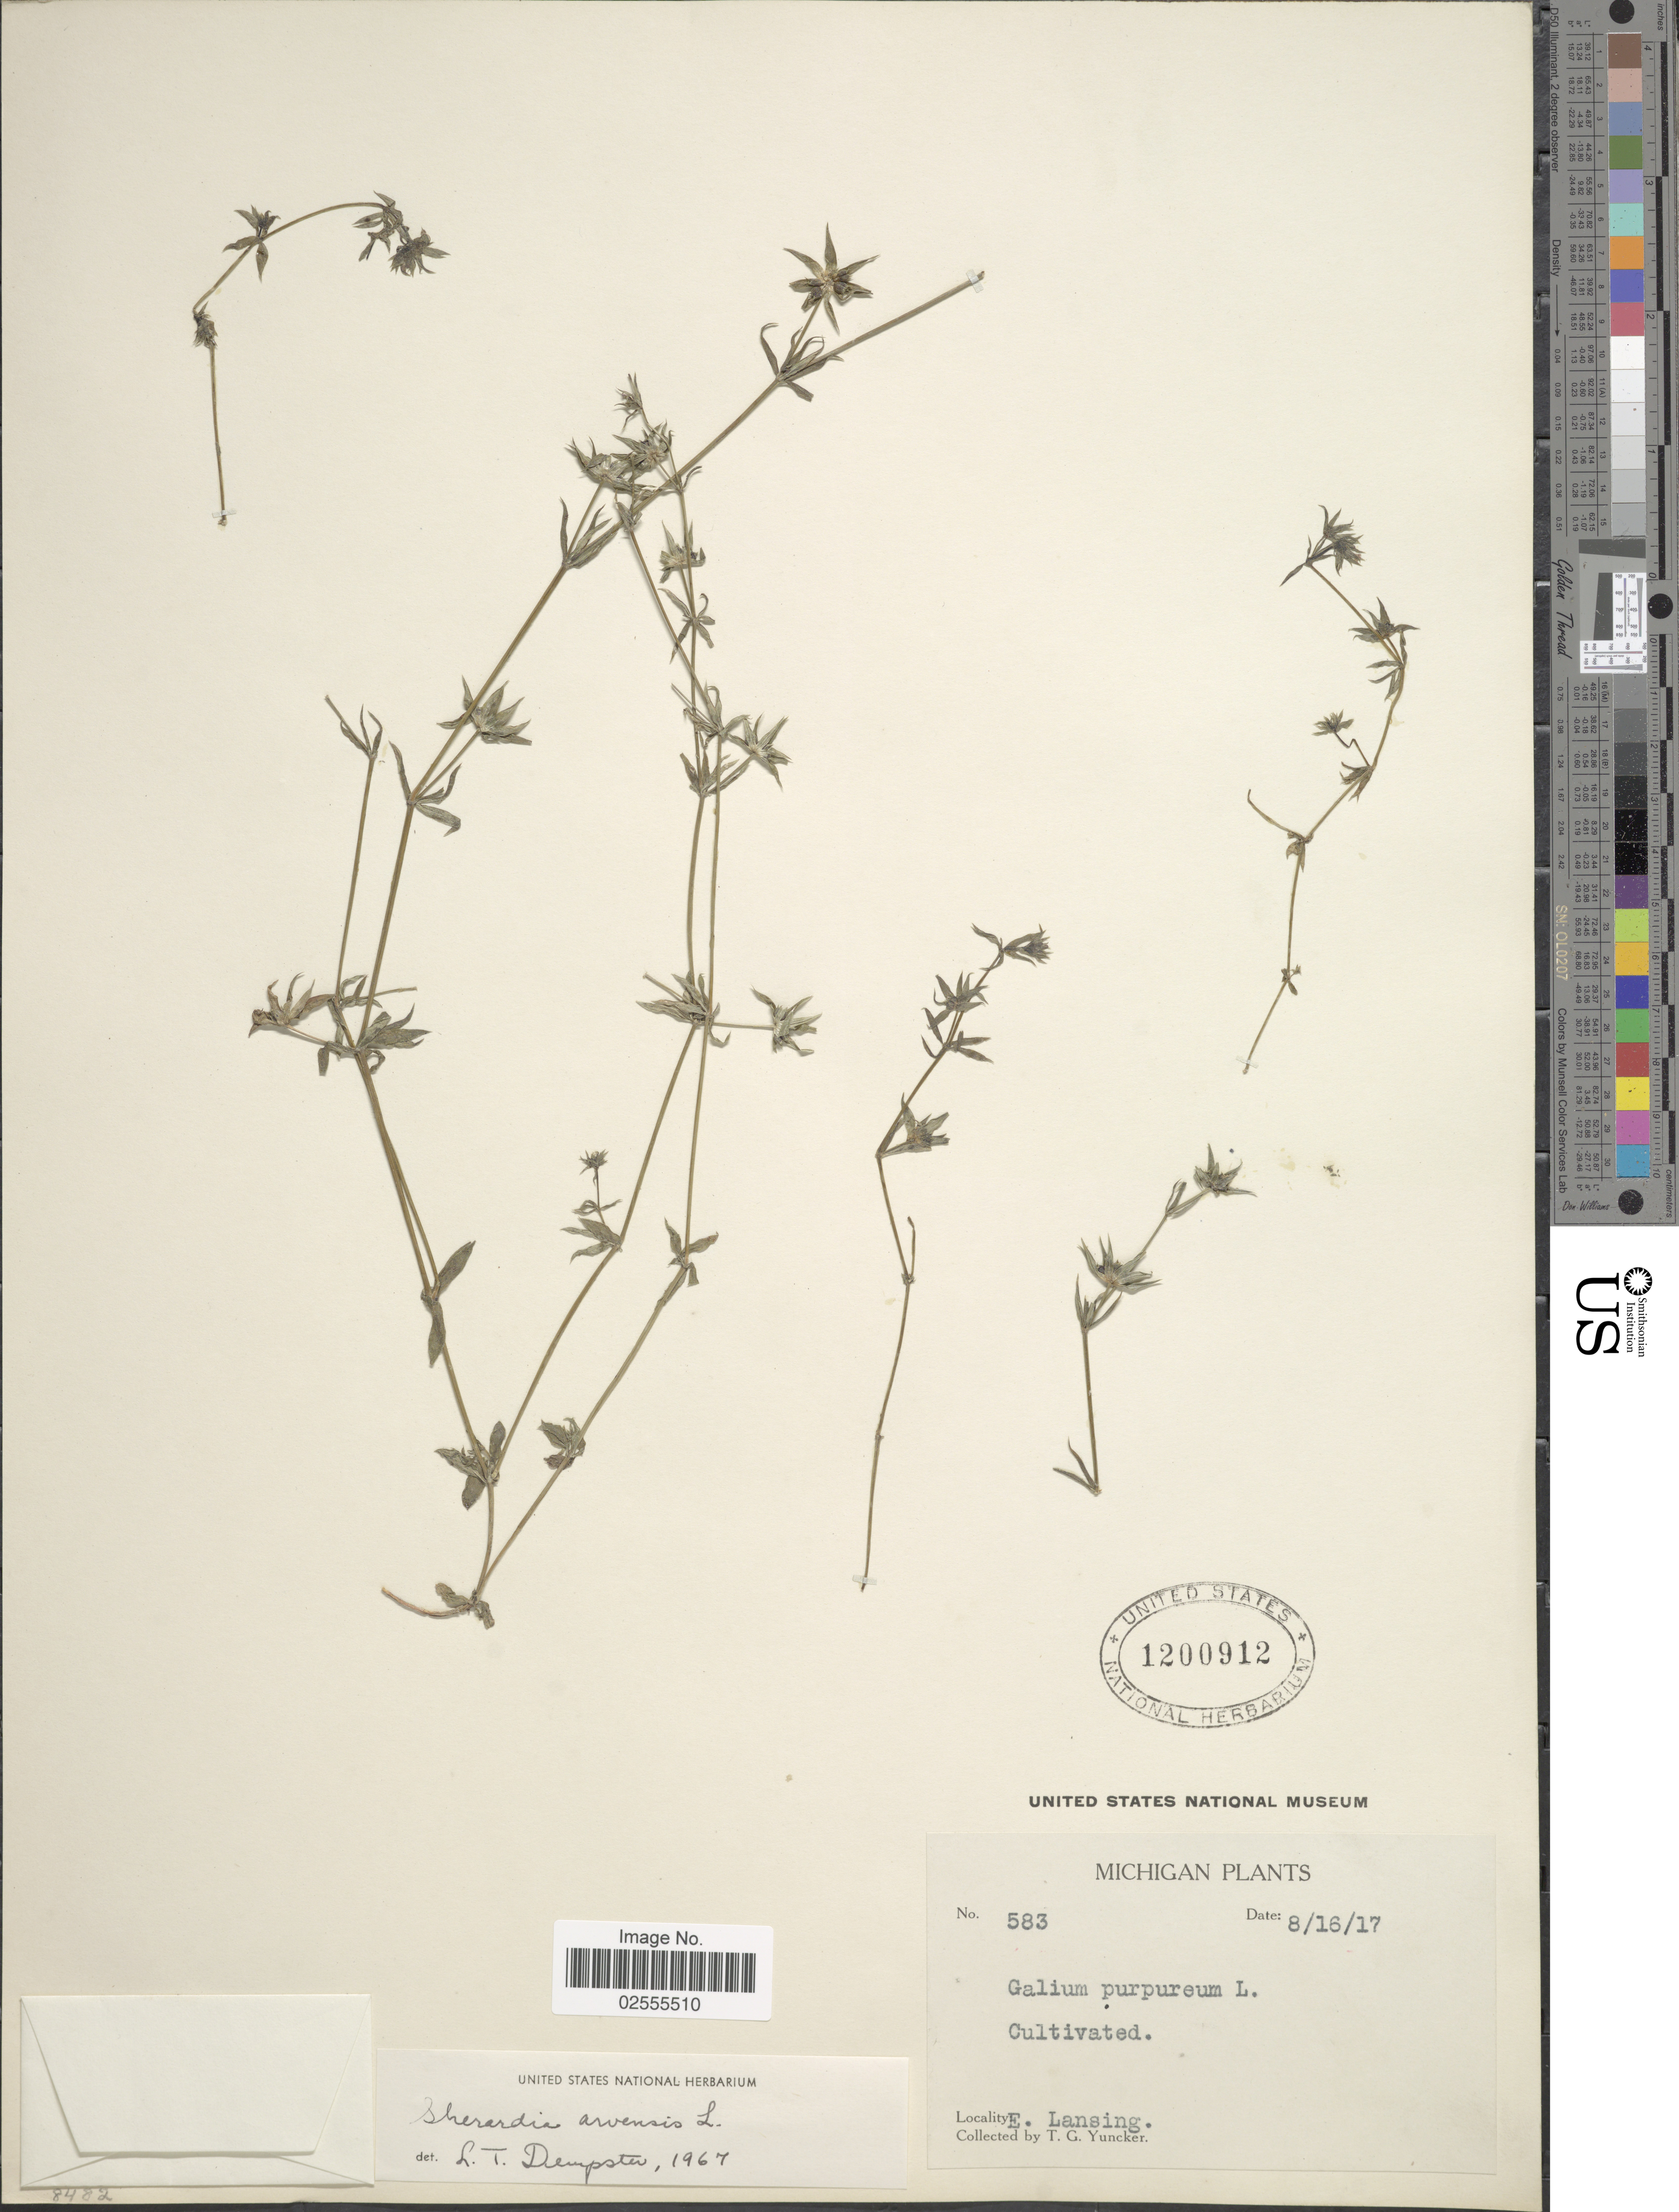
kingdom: Plantae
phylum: Tracheophyta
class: Magnoliopsida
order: Gentianales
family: Rubiaceae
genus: Sherardia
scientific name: Sherardia arvensis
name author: L.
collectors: T. G. Yuncker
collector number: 583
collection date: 1917-08-16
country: United States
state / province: Michigan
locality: Cultivated, E. Lansing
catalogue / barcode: US 1200912